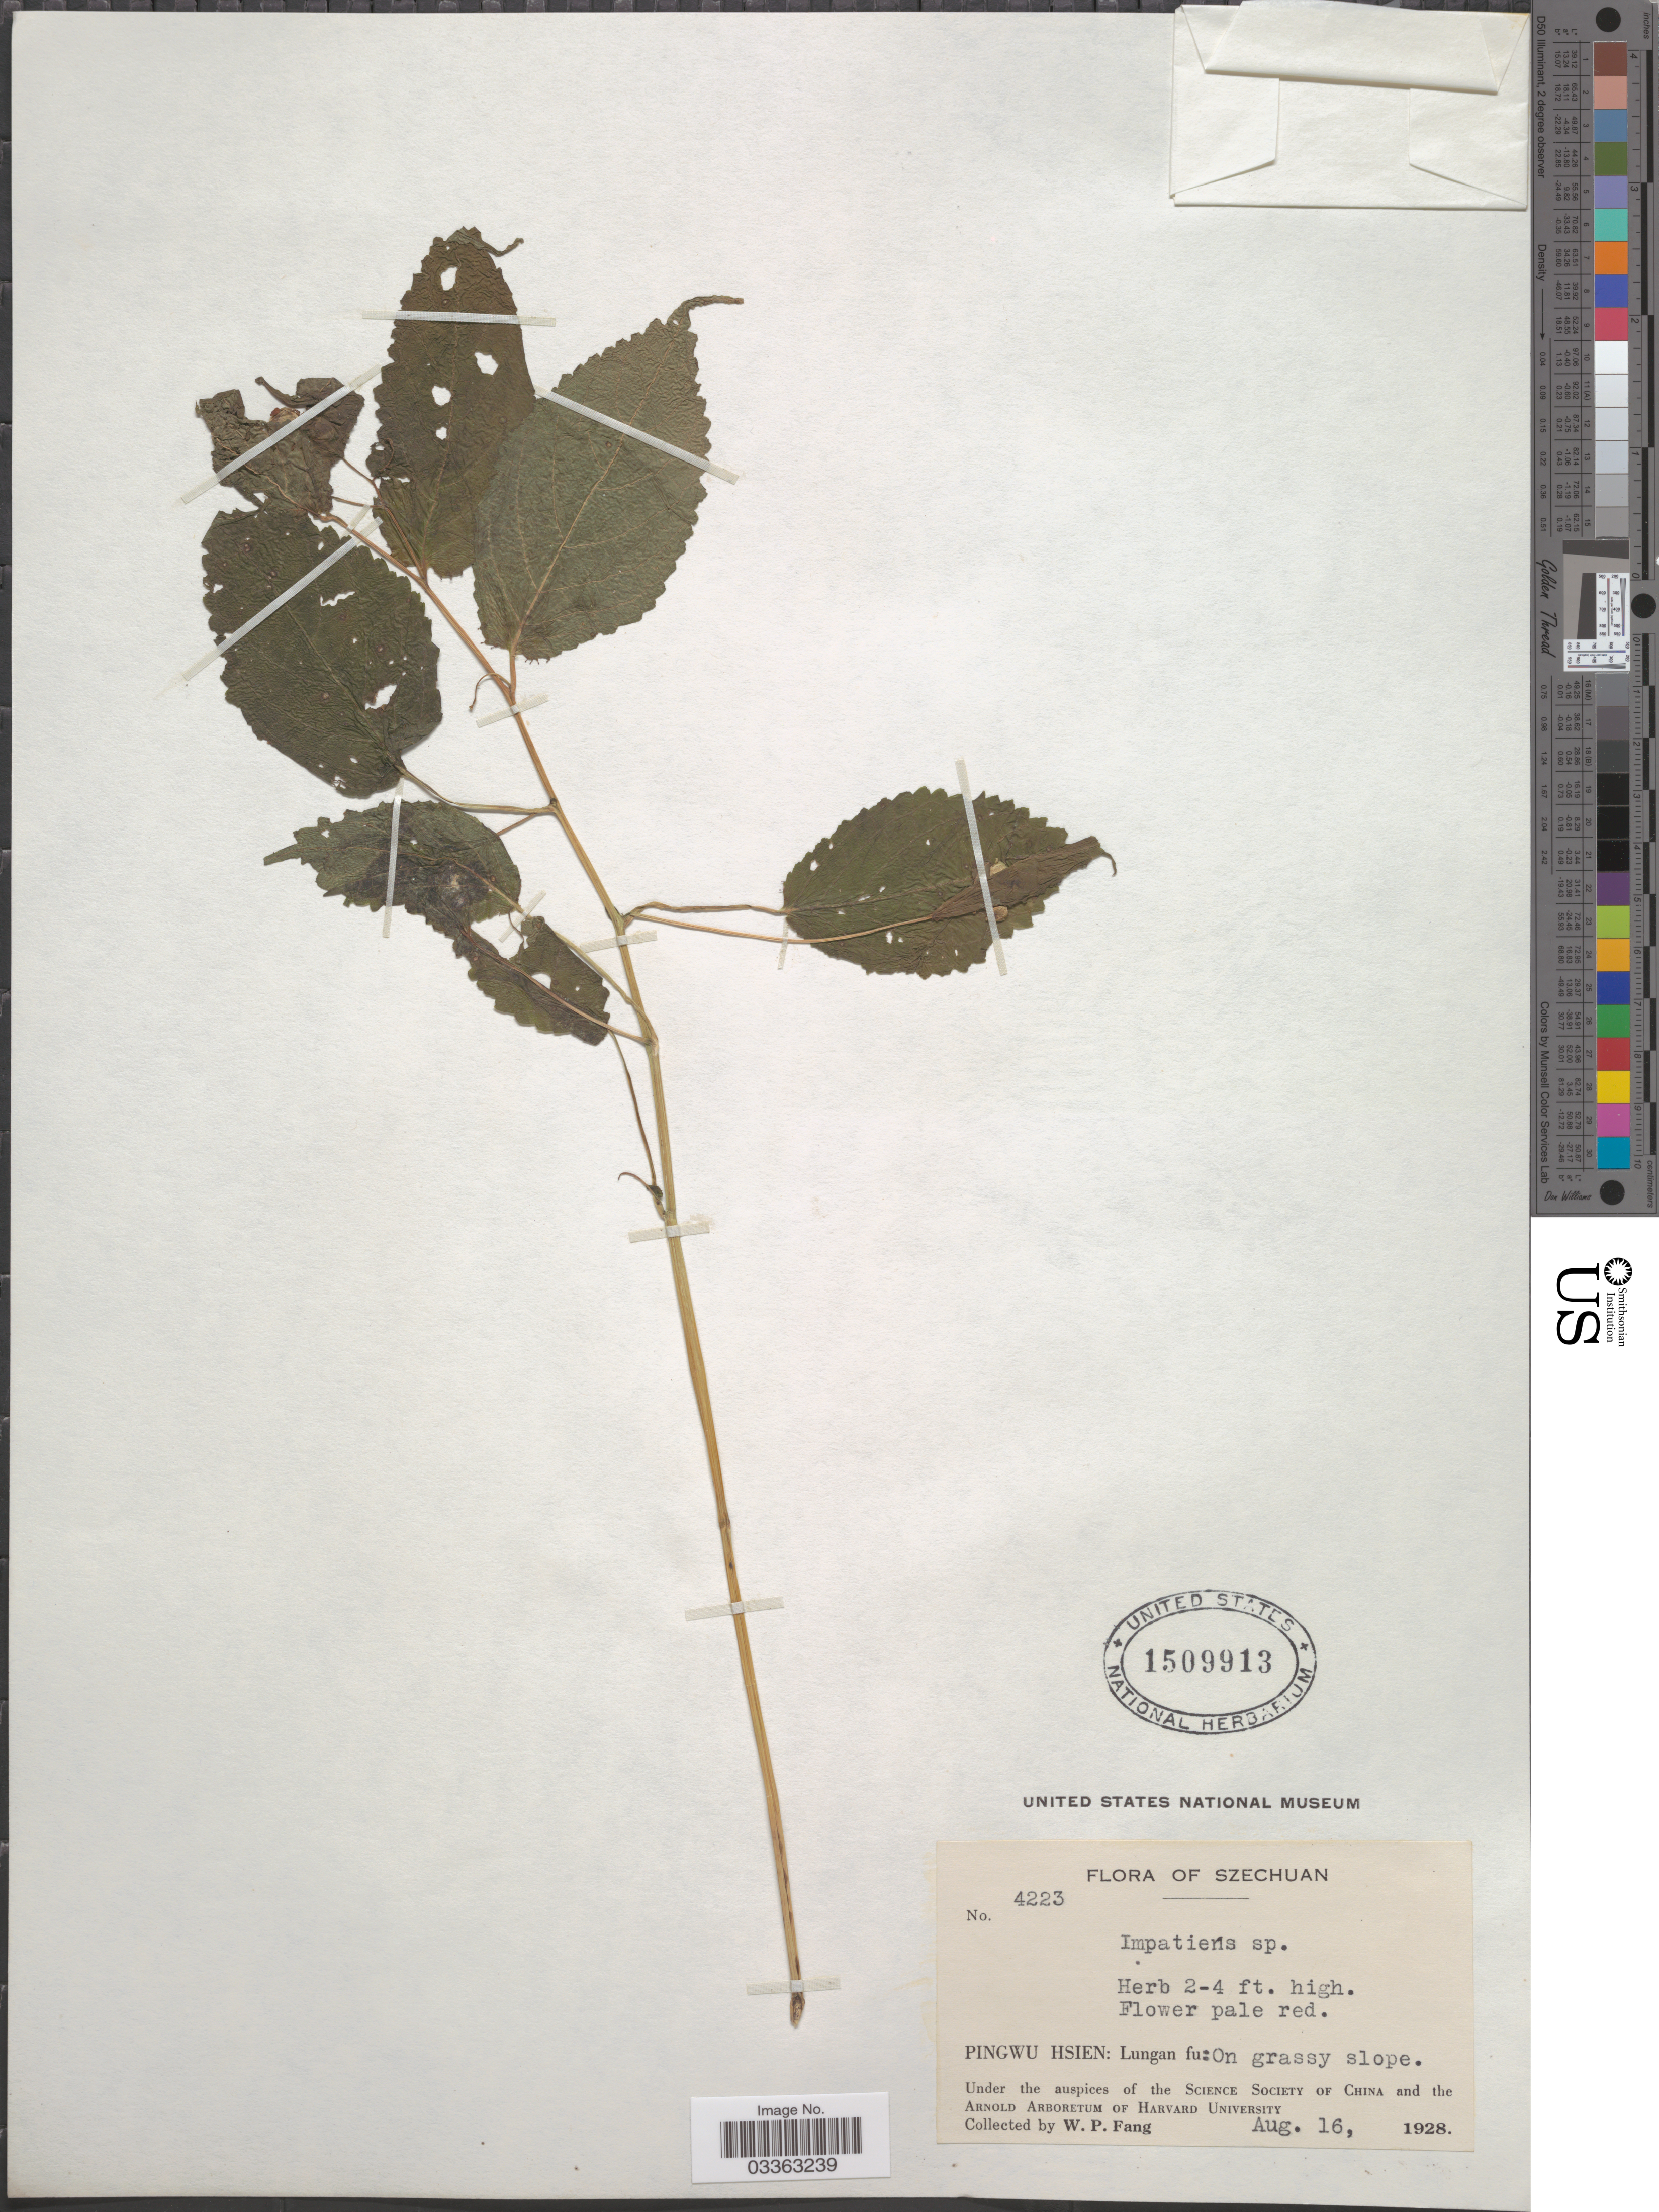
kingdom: Plantae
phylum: Tracheophyta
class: Magnoliopsida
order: Ericales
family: Balsaminaceae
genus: Impatiens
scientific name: Impatiens sp.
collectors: W. P. Fang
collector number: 4223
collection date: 1928-08-16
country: China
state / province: Sichuan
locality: Szechuan. Pingwu Hsien: Lungan fu.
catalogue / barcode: US 1509913